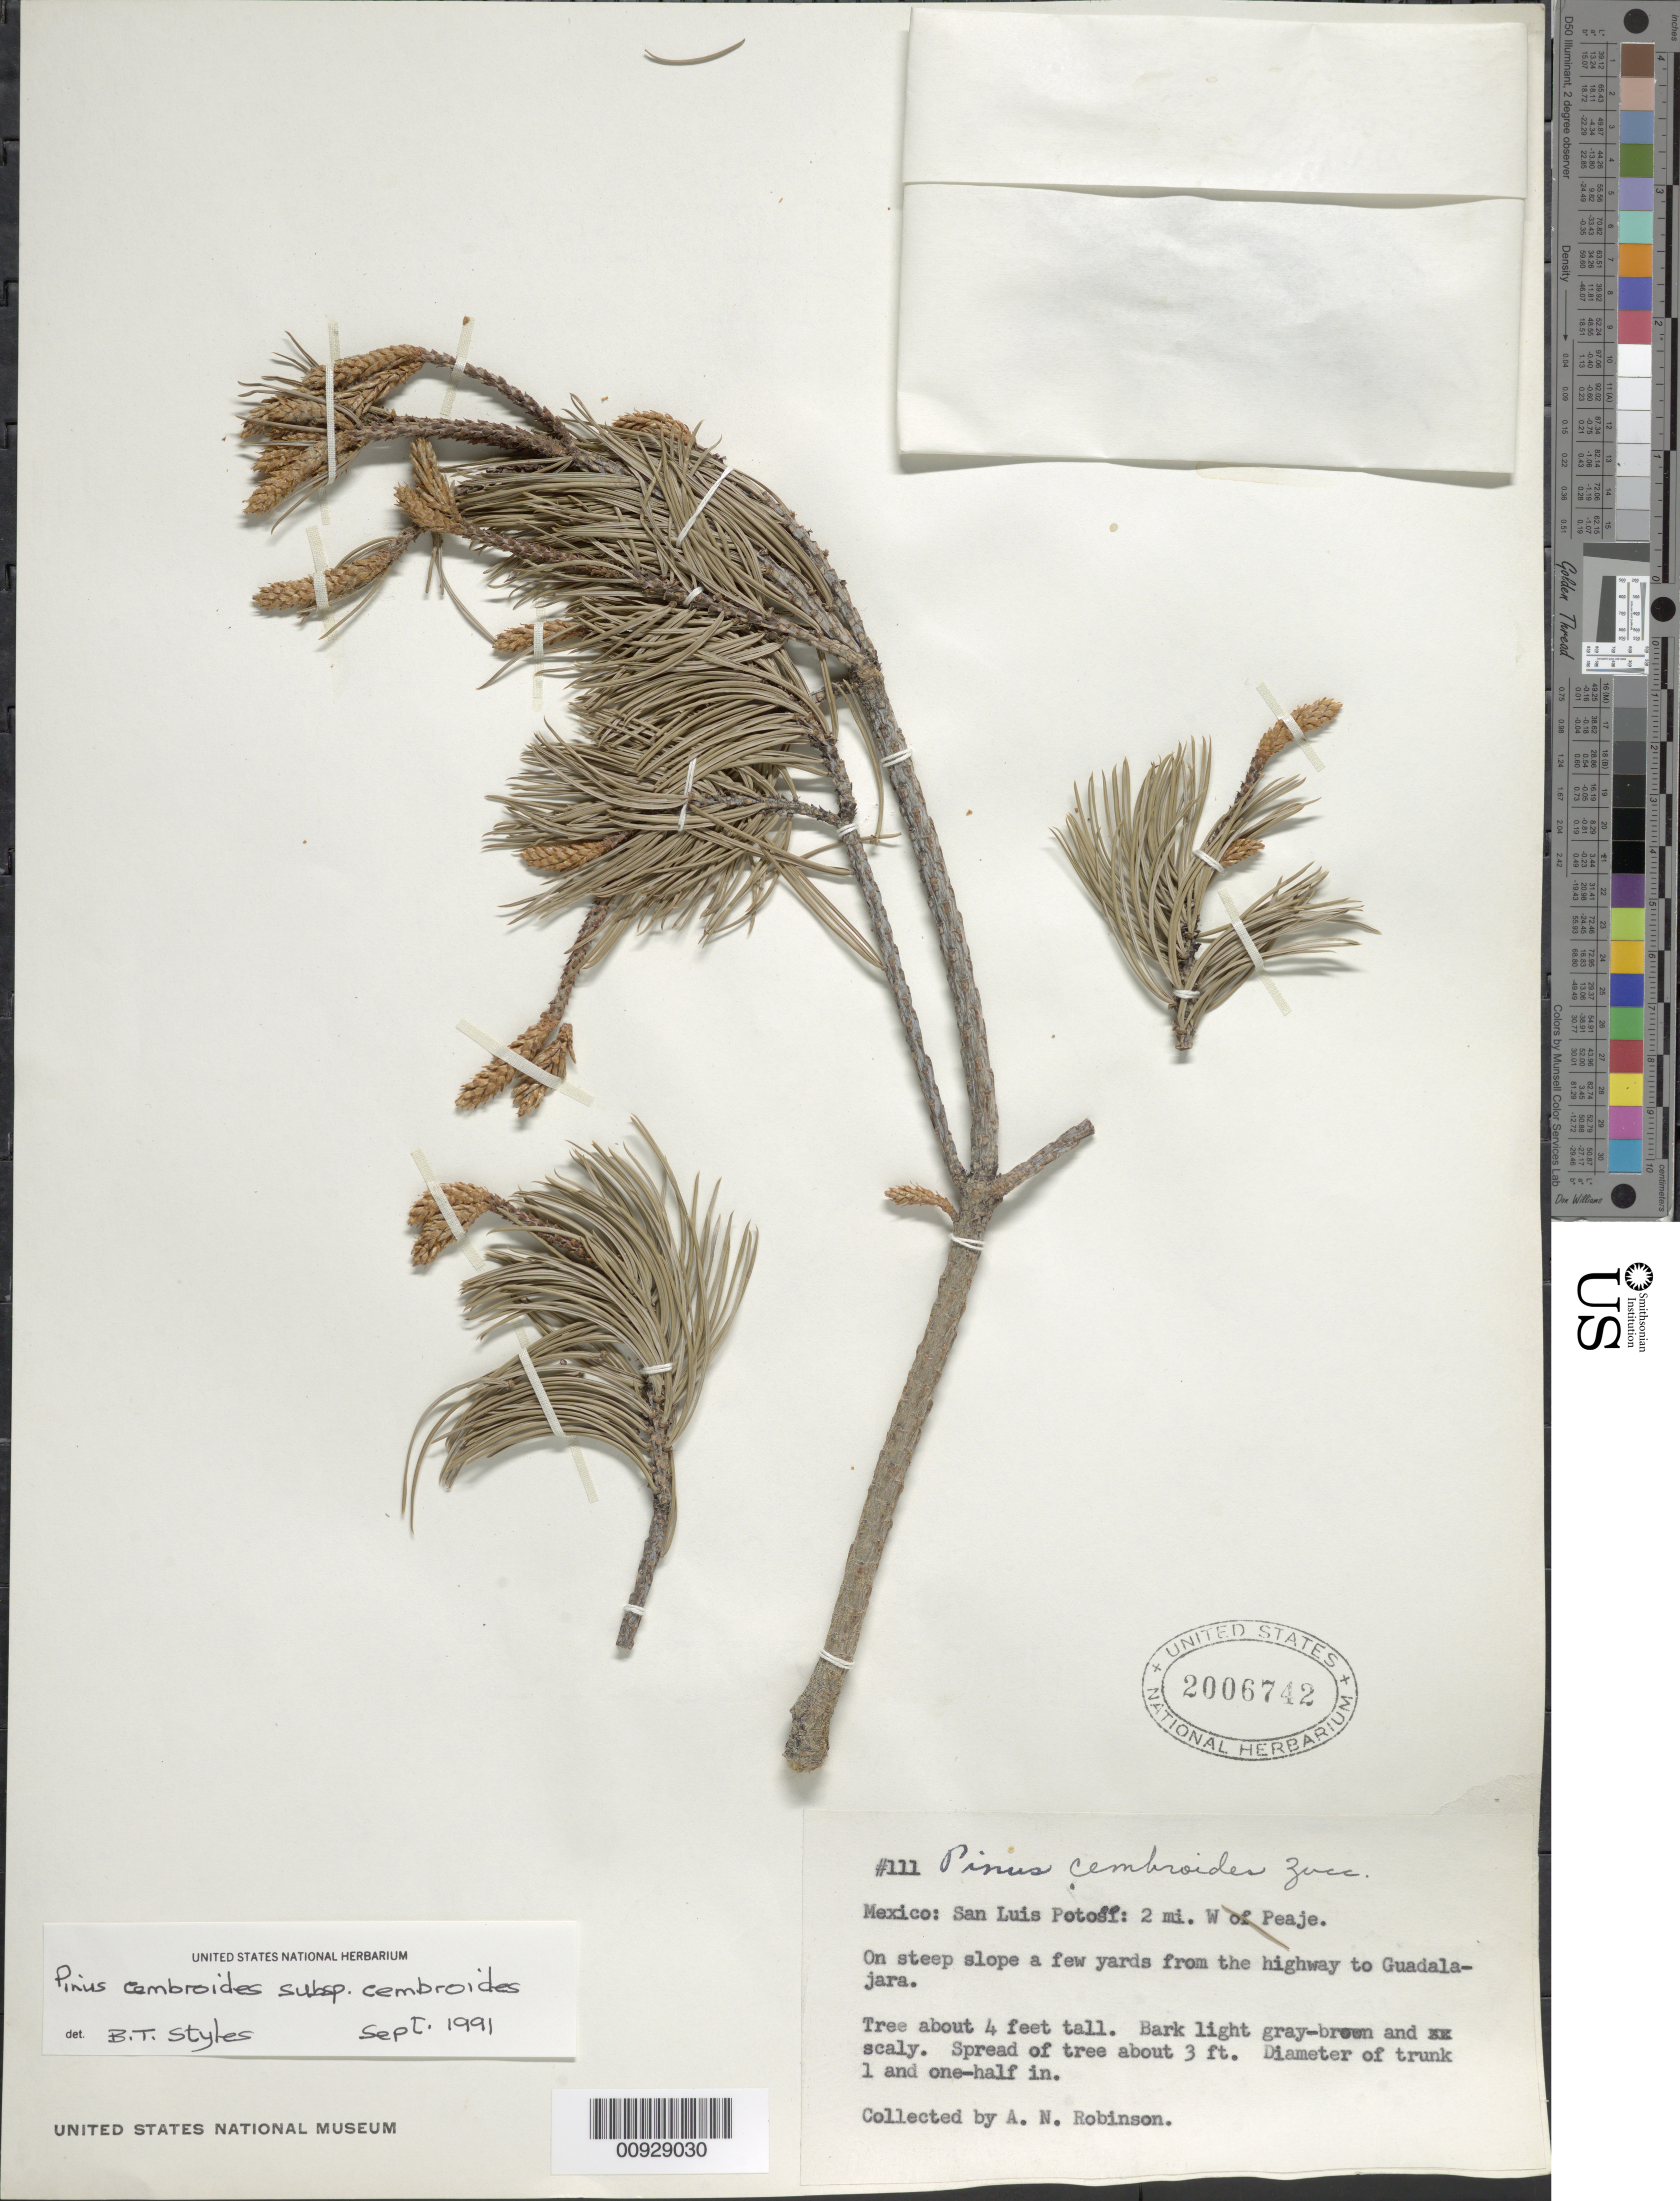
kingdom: Plantae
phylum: Tracheophyta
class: Pinopsida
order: Pinales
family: Pinaceae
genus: Pinus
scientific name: Pinus cembroides subsp. cembroides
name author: Zucc.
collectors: A. N. Robinson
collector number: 111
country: Mexico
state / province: San Luis Potosí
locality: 2 mi. W of Peaje. A few yards from the highway to Guadalajara.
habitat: On steep slope a few yards from the highway.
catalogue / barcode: US 2006742